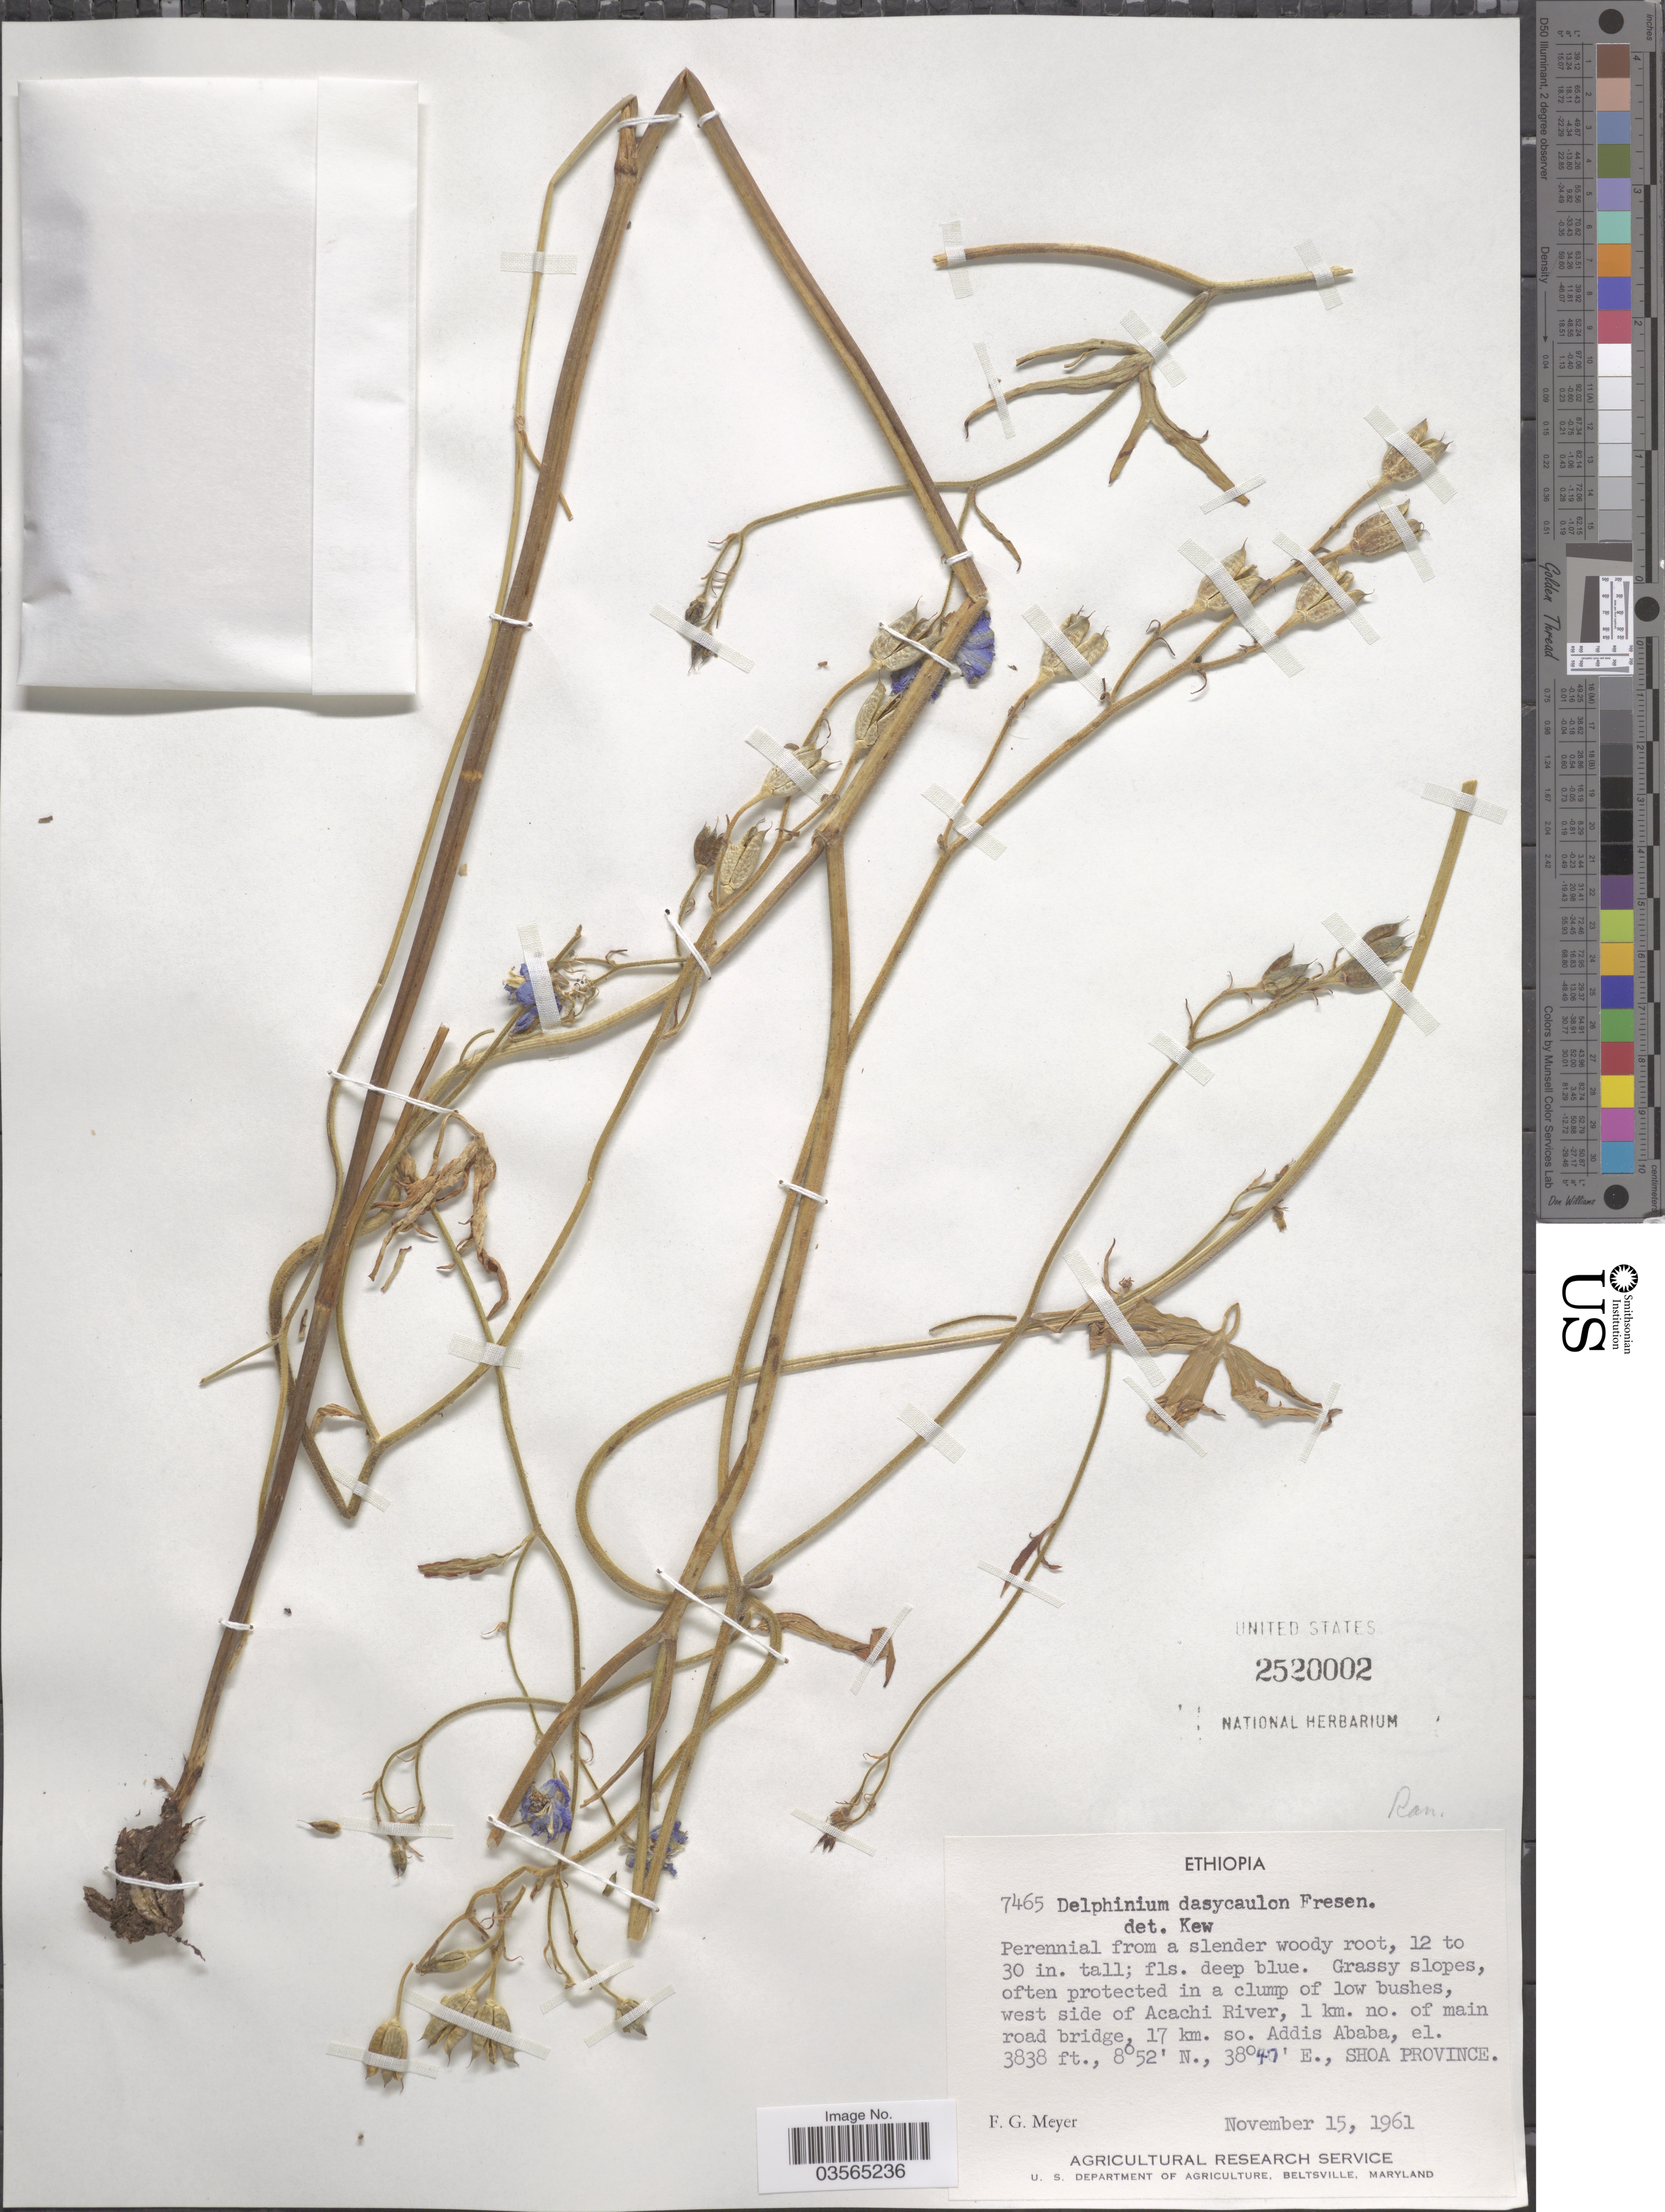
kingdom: Plantae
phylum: Tracheophyta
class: Magnoliopsida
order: Ranunculales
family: Ranunculaceae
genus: Delphinium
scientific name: Delphinium dasycaulon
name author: Fresen.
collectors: F. G. Meyer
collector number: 7465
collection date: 1961-11-15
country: Ethiopia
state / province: Addis Ababa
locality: West side of Acachi River, 1 km. no. of main road bridge, 17 km. so. Addis Ababa. Shoa Province.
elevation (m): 1170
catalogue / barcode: US 2520002